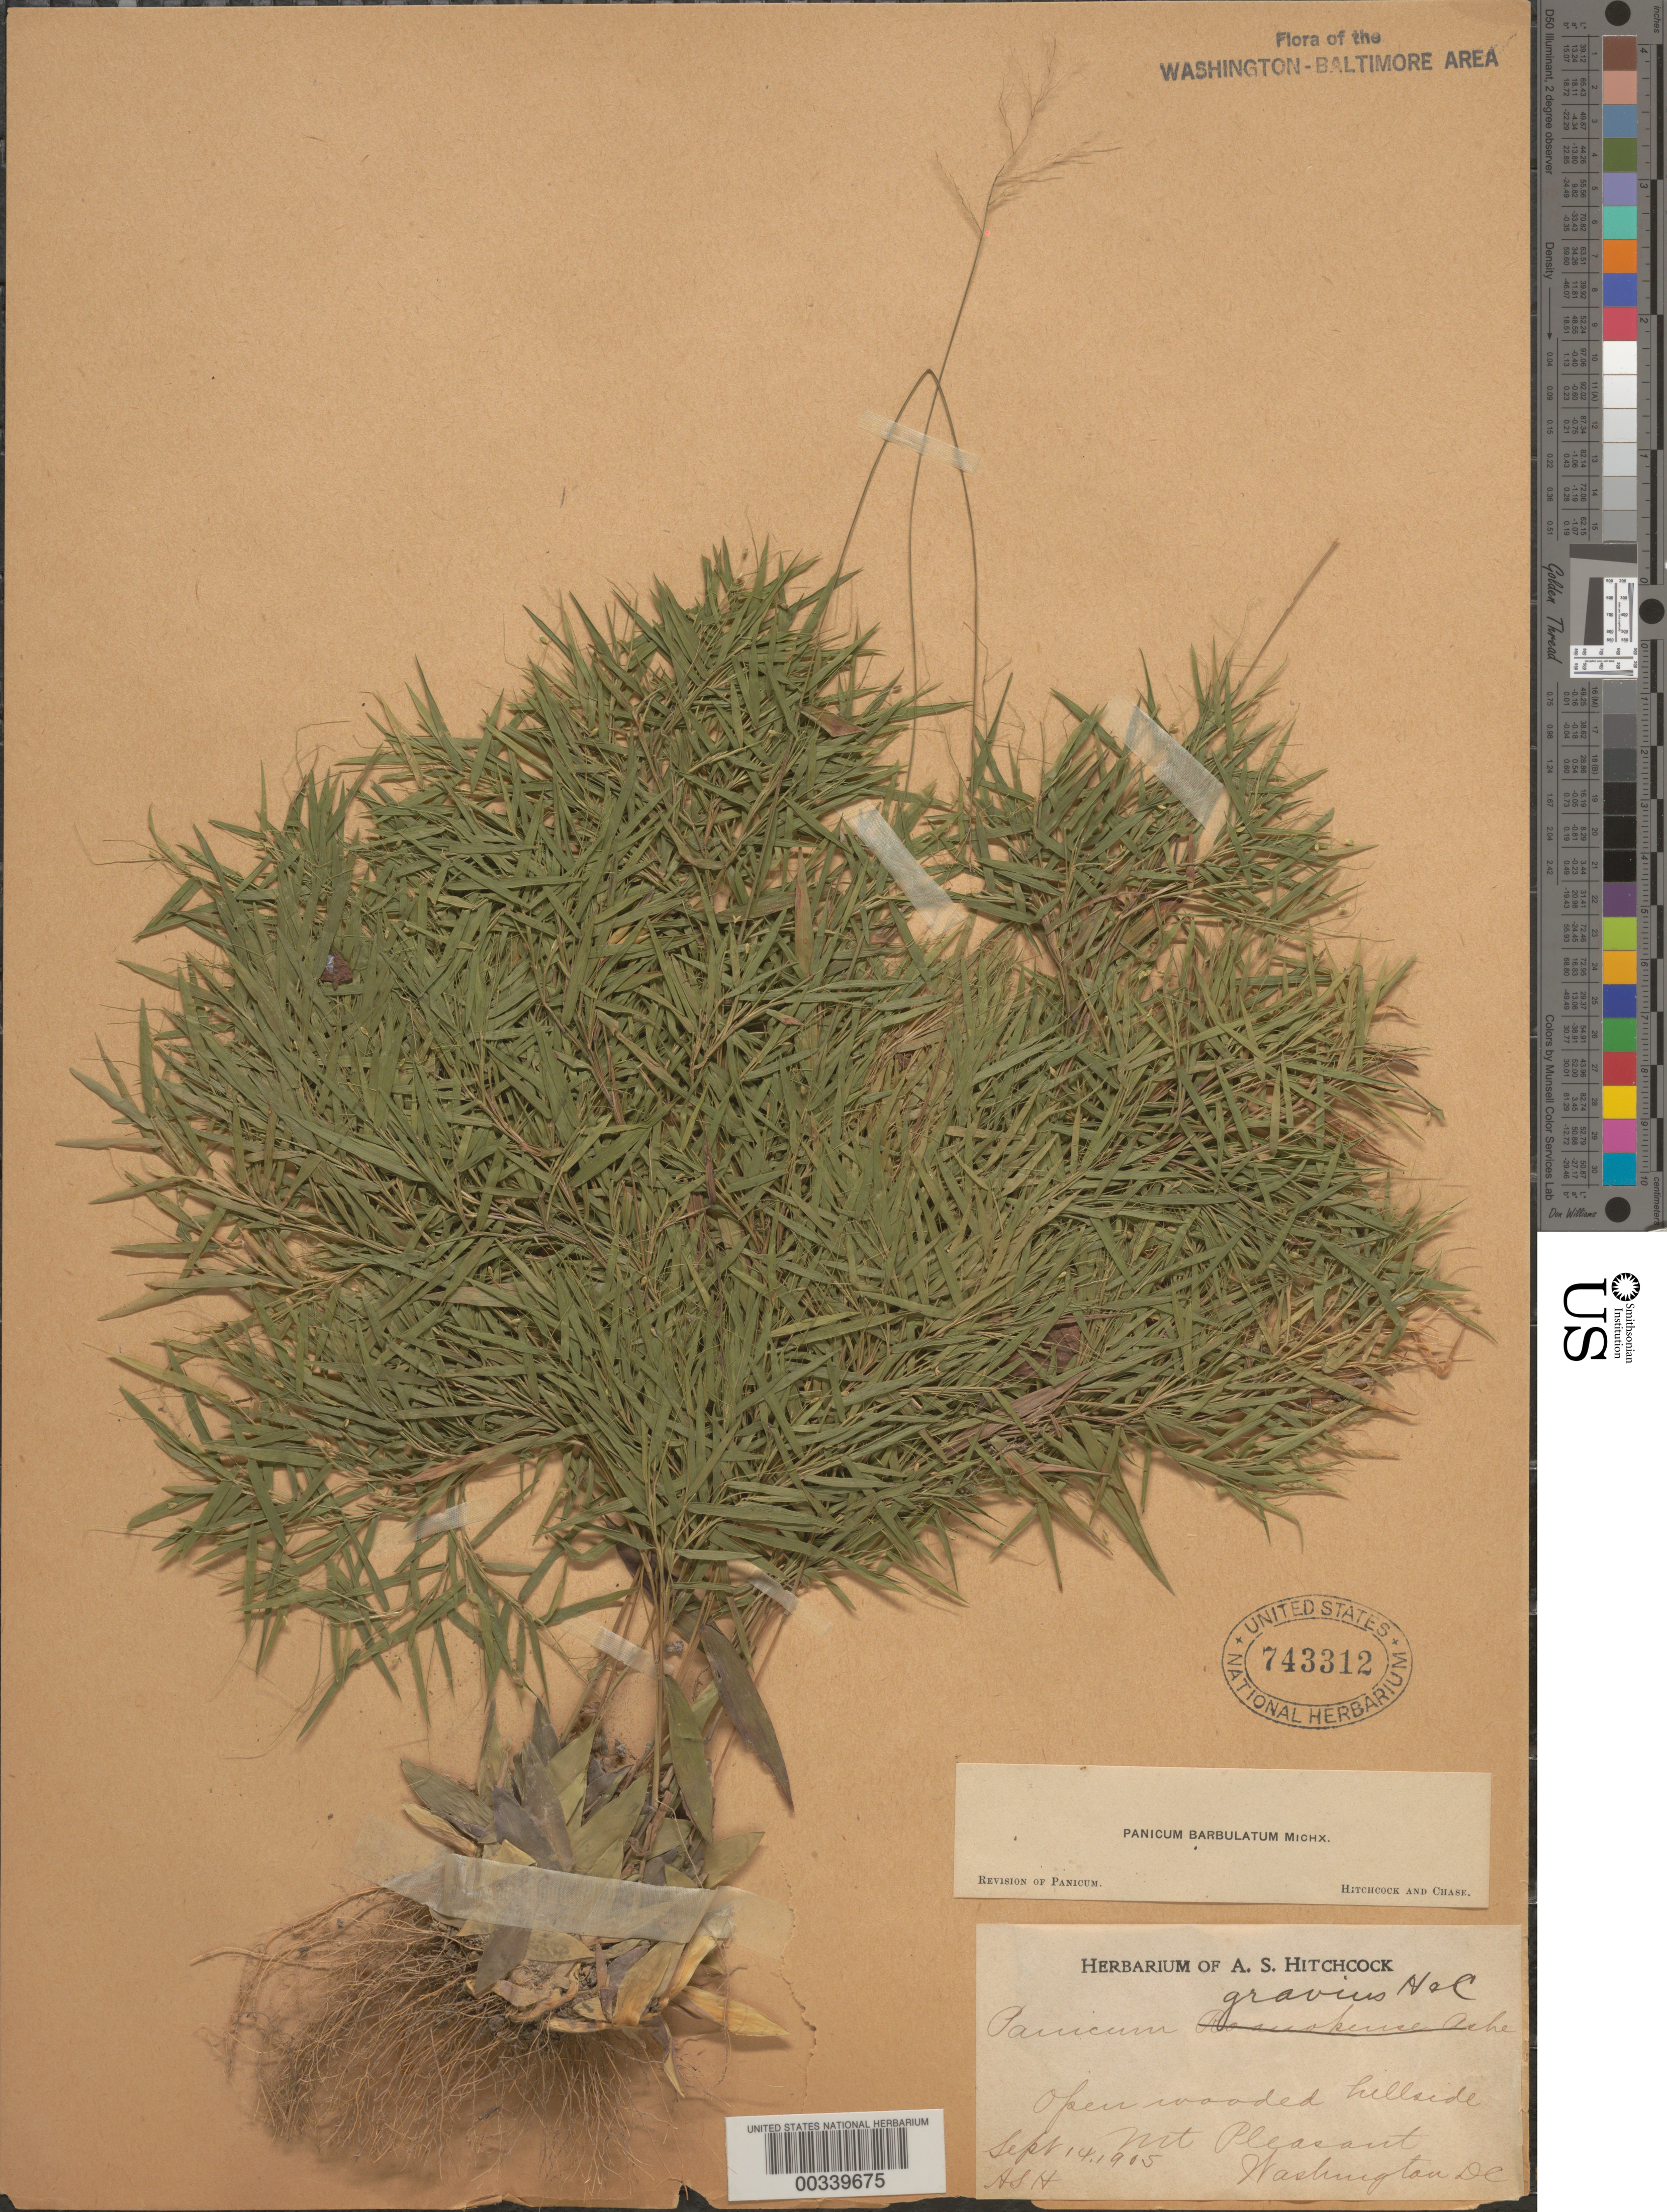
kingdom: Plantae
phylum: Tracheophyta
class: Liliopsida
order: Poales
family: Poaceae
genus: Dichanthelium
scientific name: Dichanthelium dichotomum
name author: (L.) Gould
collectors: A. S. Hitchcock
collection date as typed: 14 Sep 1905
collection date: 1905-09-14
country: United States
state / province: District of Columbia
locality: Mt Pleasant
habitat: Open wooded hillside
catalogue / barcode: US 743312